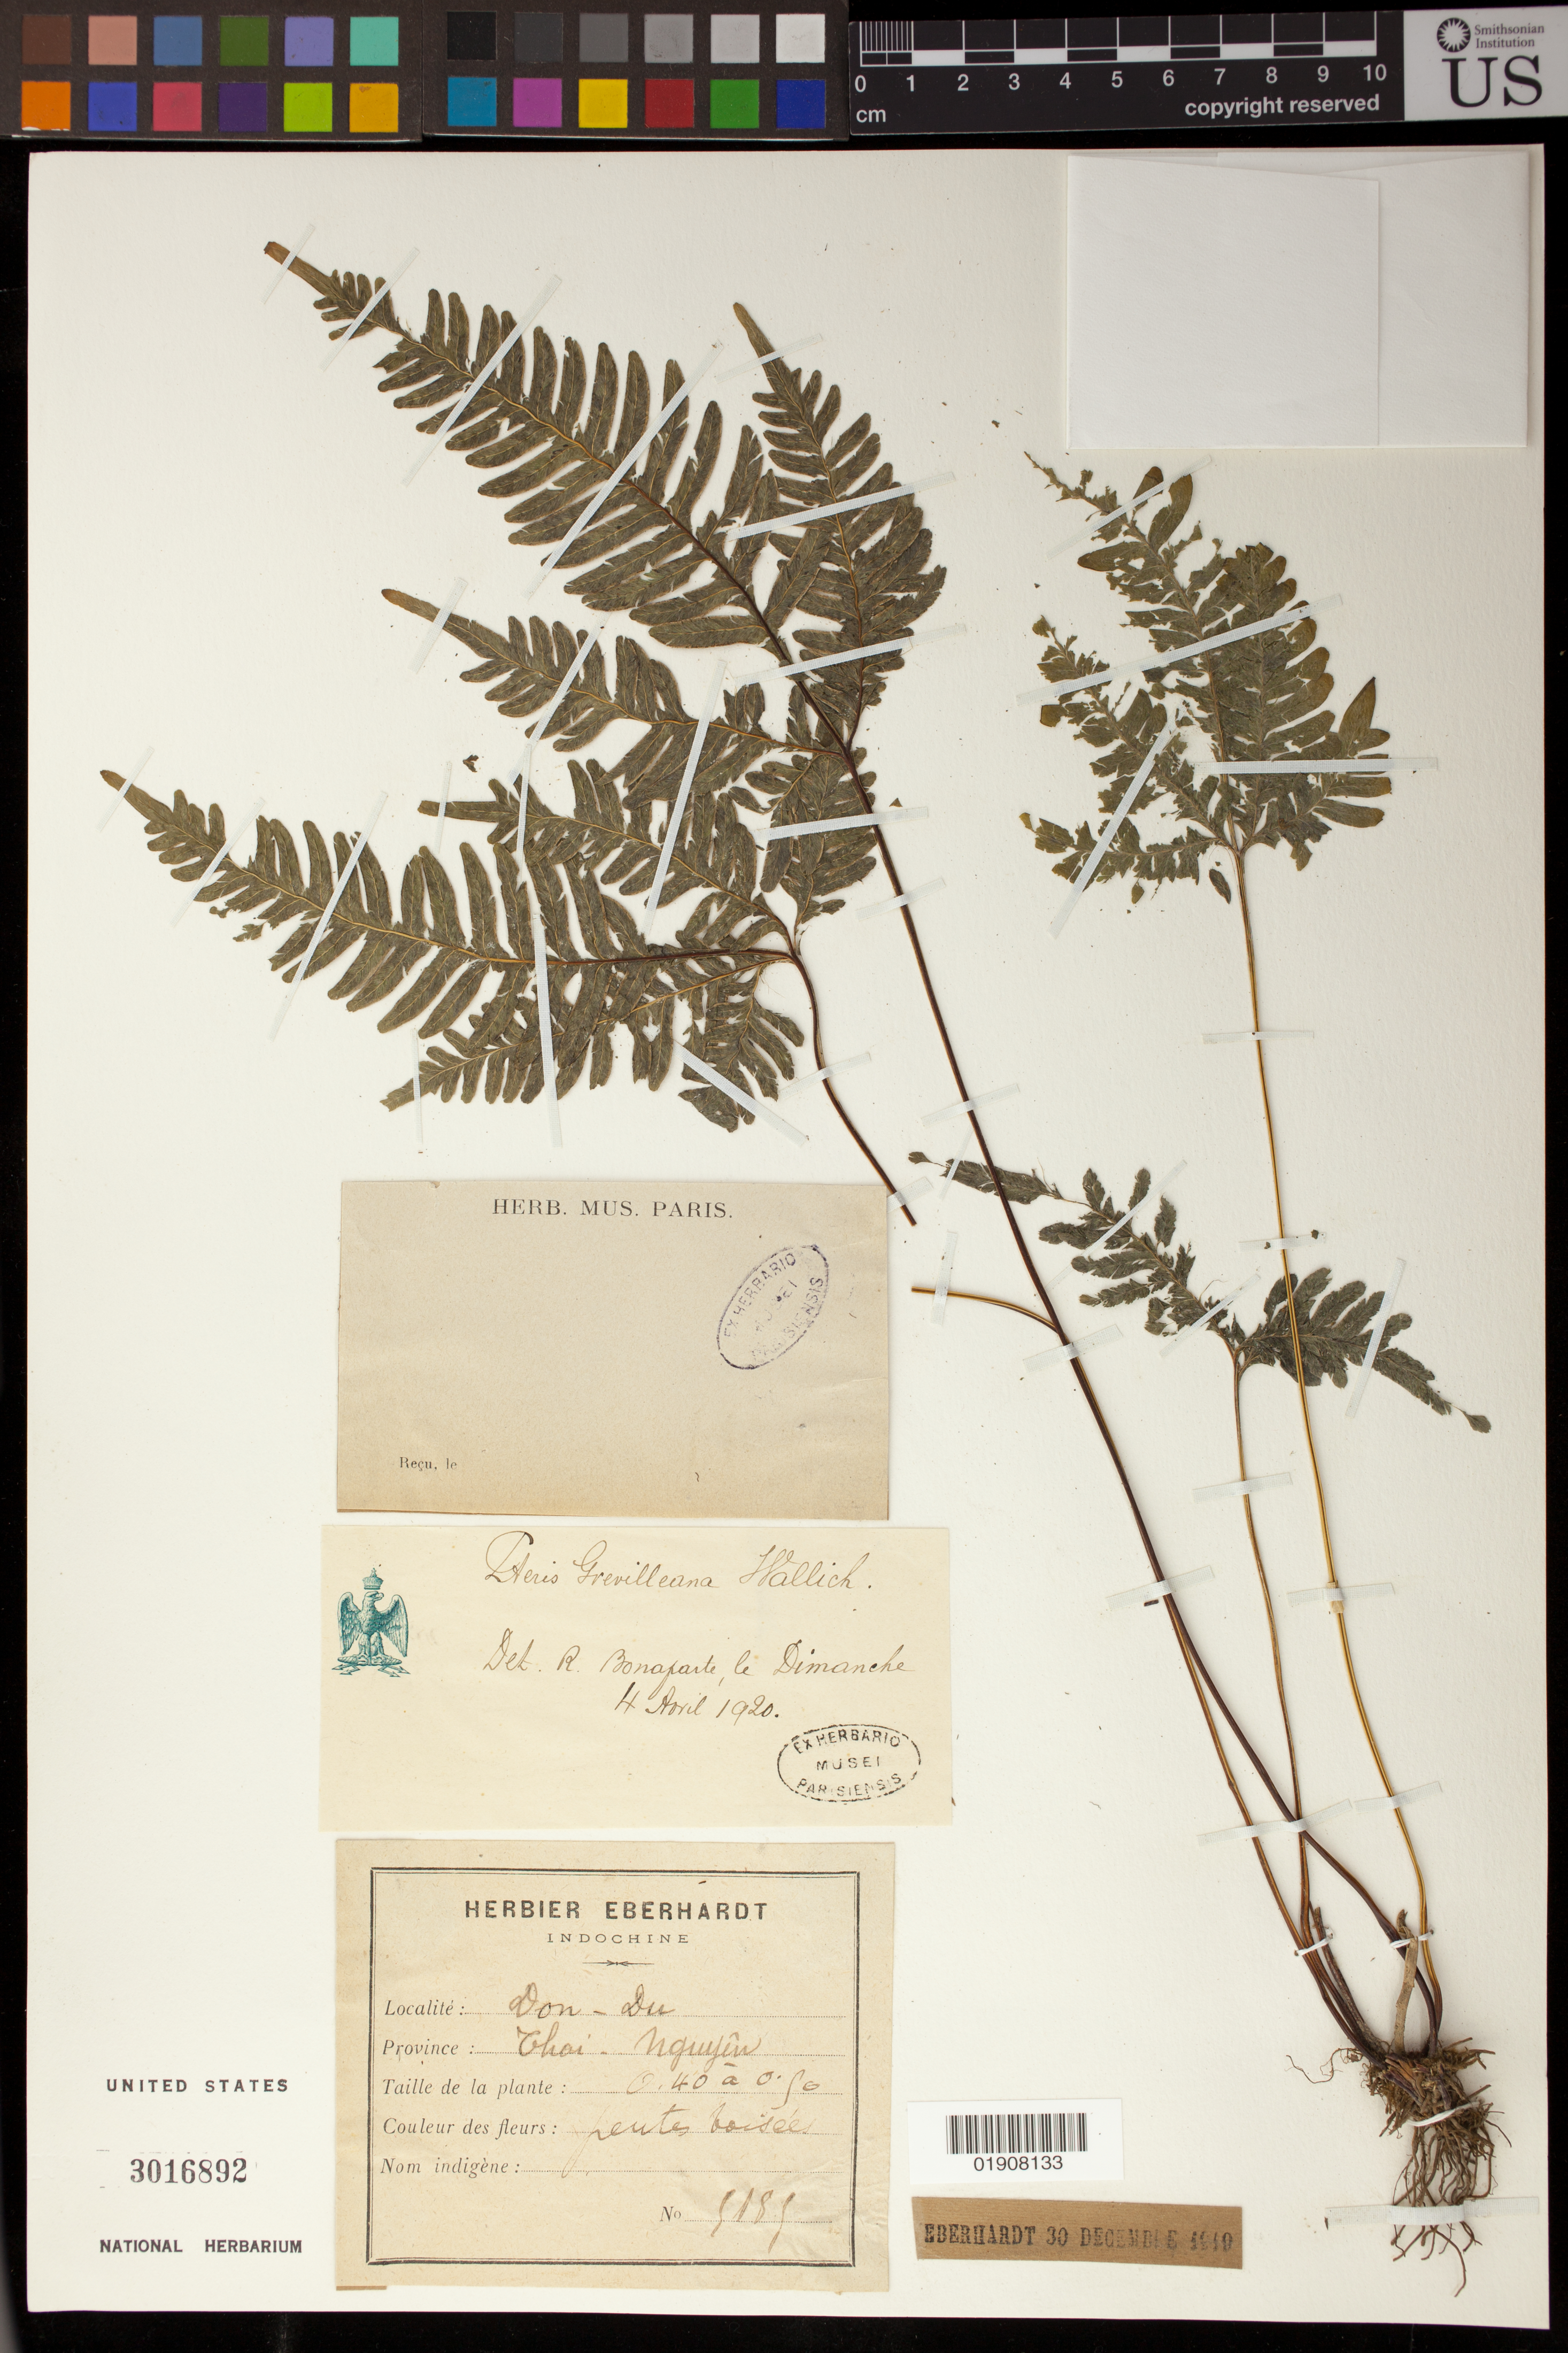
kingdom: Plantae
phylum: Tracheophyta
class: Polypodiopsida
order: Polypodiales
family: Pteridaceae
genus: Pteris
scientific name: Pteris grevilleana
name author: Wall. ex J. Agardh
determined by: Bonaparte, R. N.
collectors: P. Eberhardt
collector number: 5185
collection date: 1910-12-30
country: Vietnam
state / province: Thai Nguyen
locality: Don-Du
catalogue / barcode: US 3016892